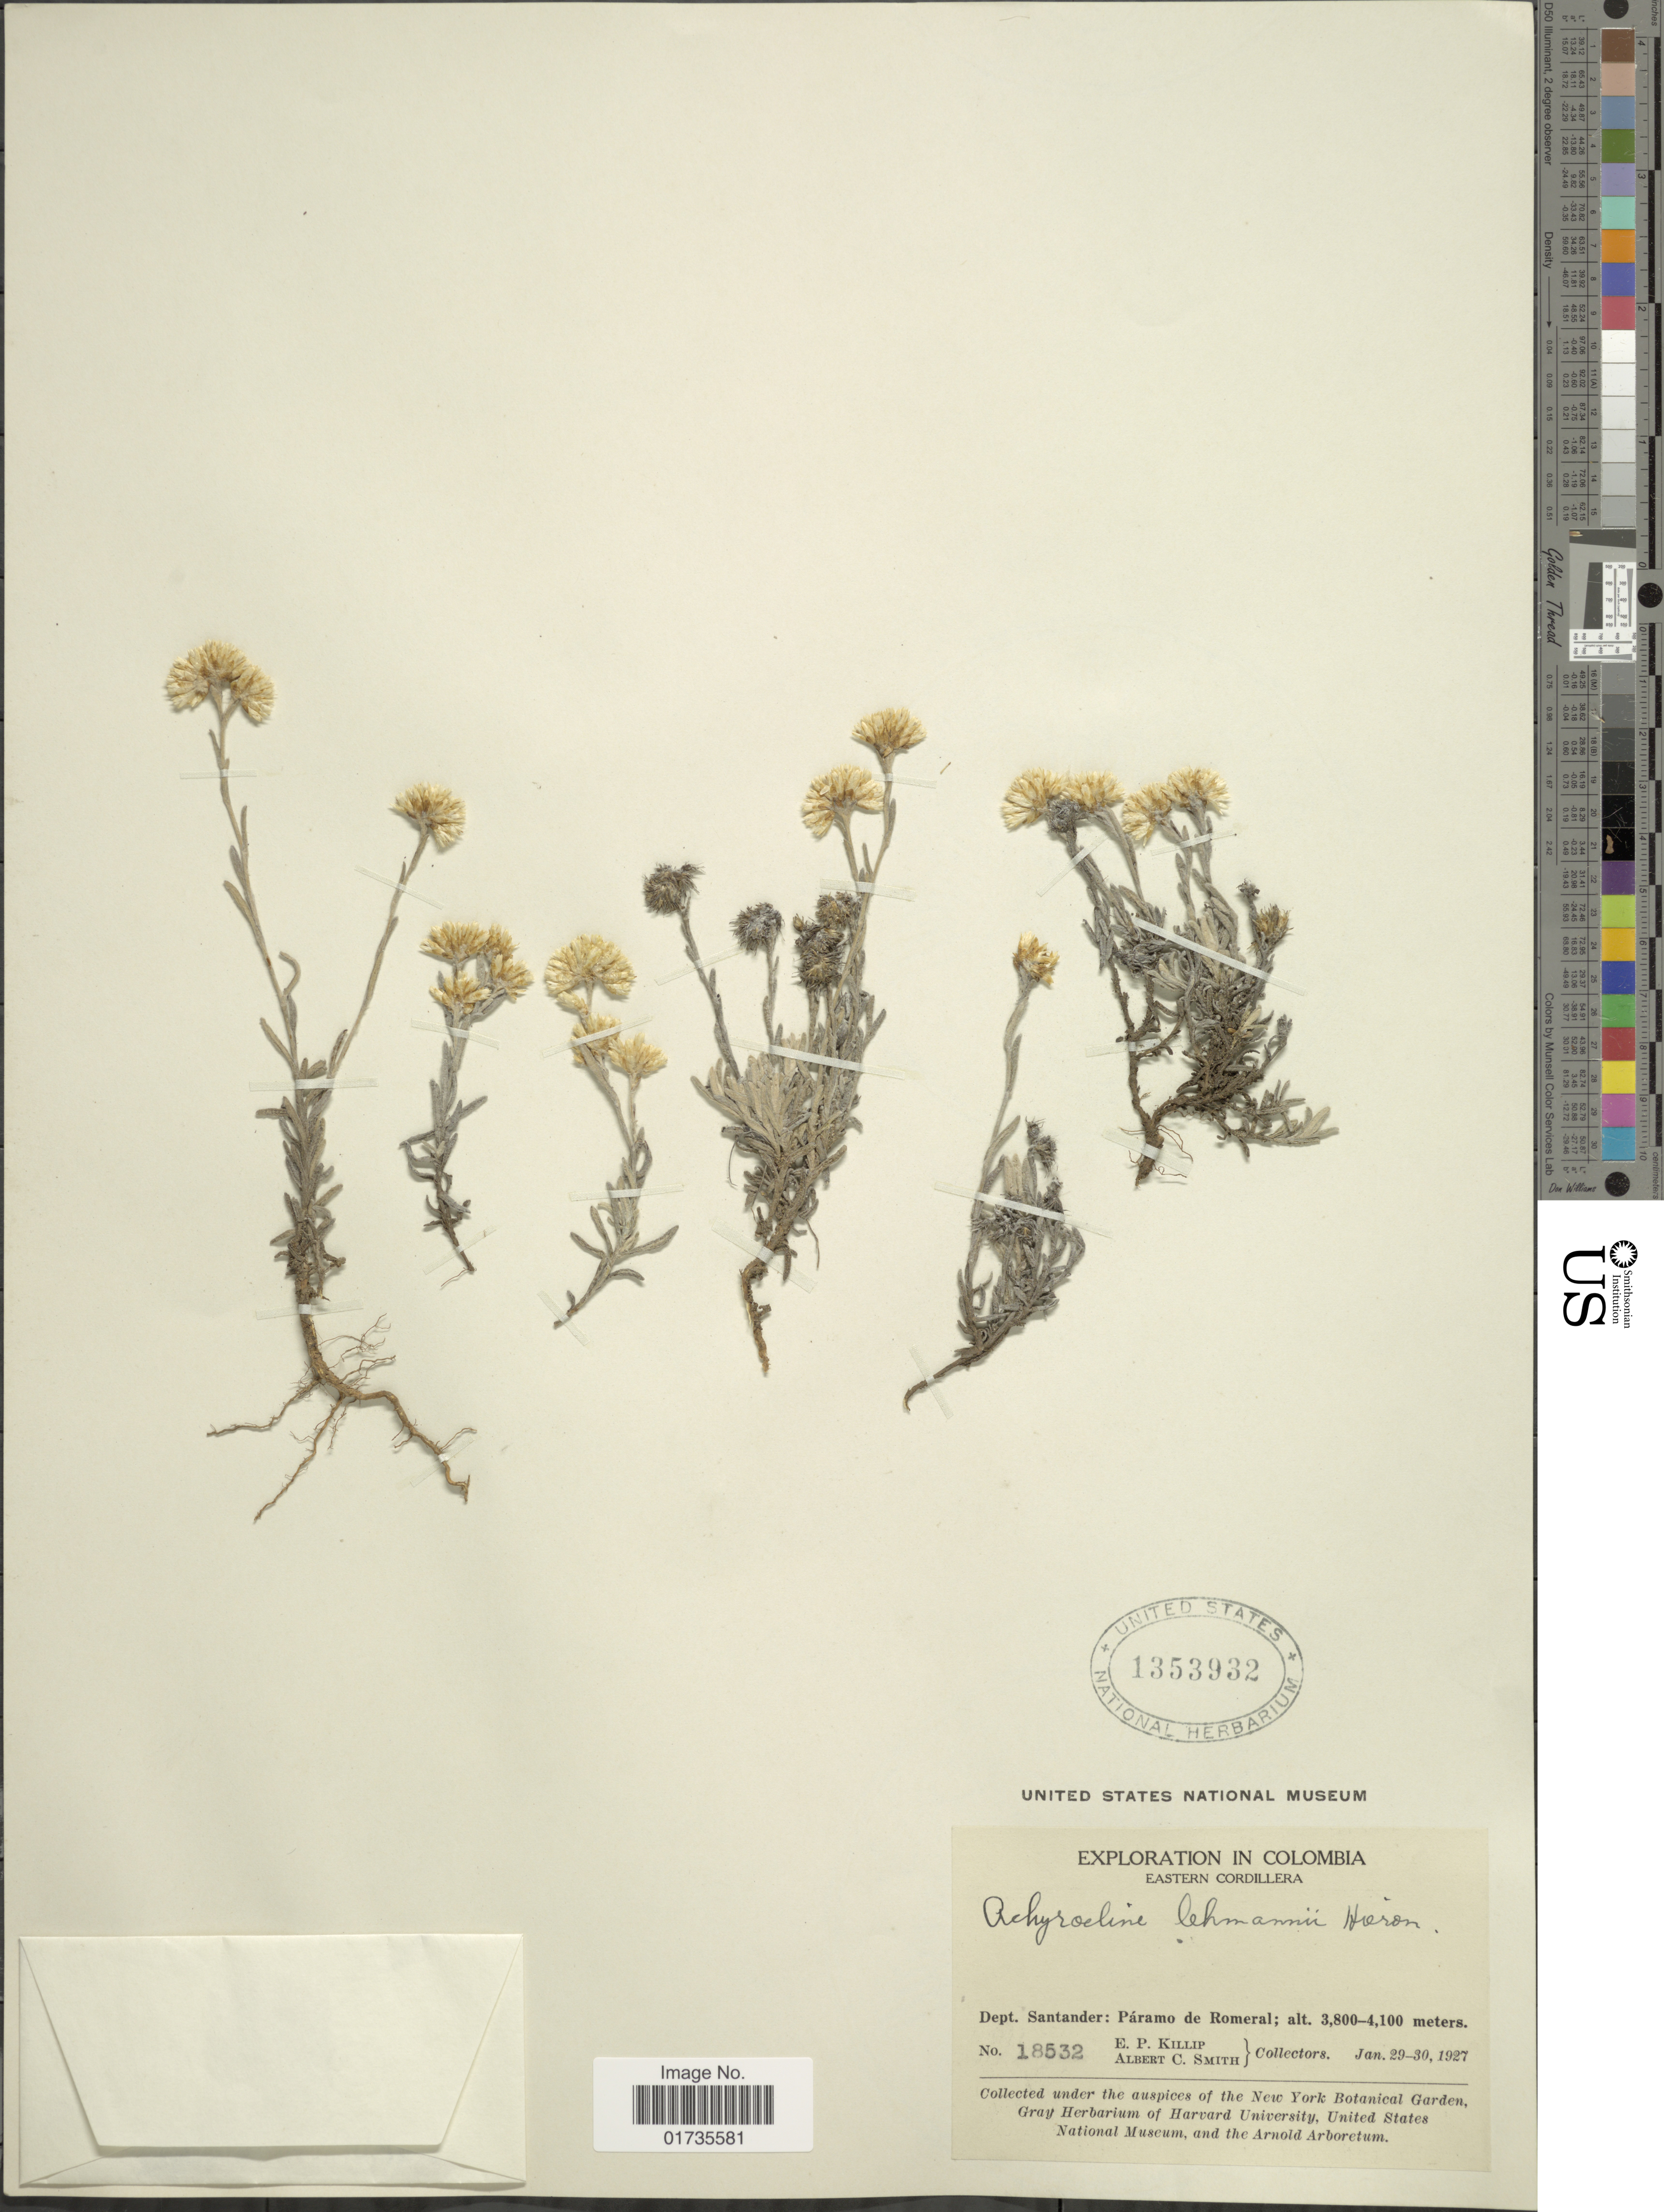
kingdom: Plantae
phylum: Tracheophyta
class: Magnoliopsida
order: Asterales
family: Asteraceae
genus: Achyrocline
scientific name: Achyrocline lehmanni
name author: Hieron.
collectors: E. P. Killip & A. C. Smith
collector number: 18532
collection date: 1927-01-29/1927-01-30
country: Colombia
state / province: Santander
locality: Colombia, Eastern Cordillera. Dept. Santander: Paramo de Romeral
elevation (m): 3800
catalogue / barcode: US 1353932